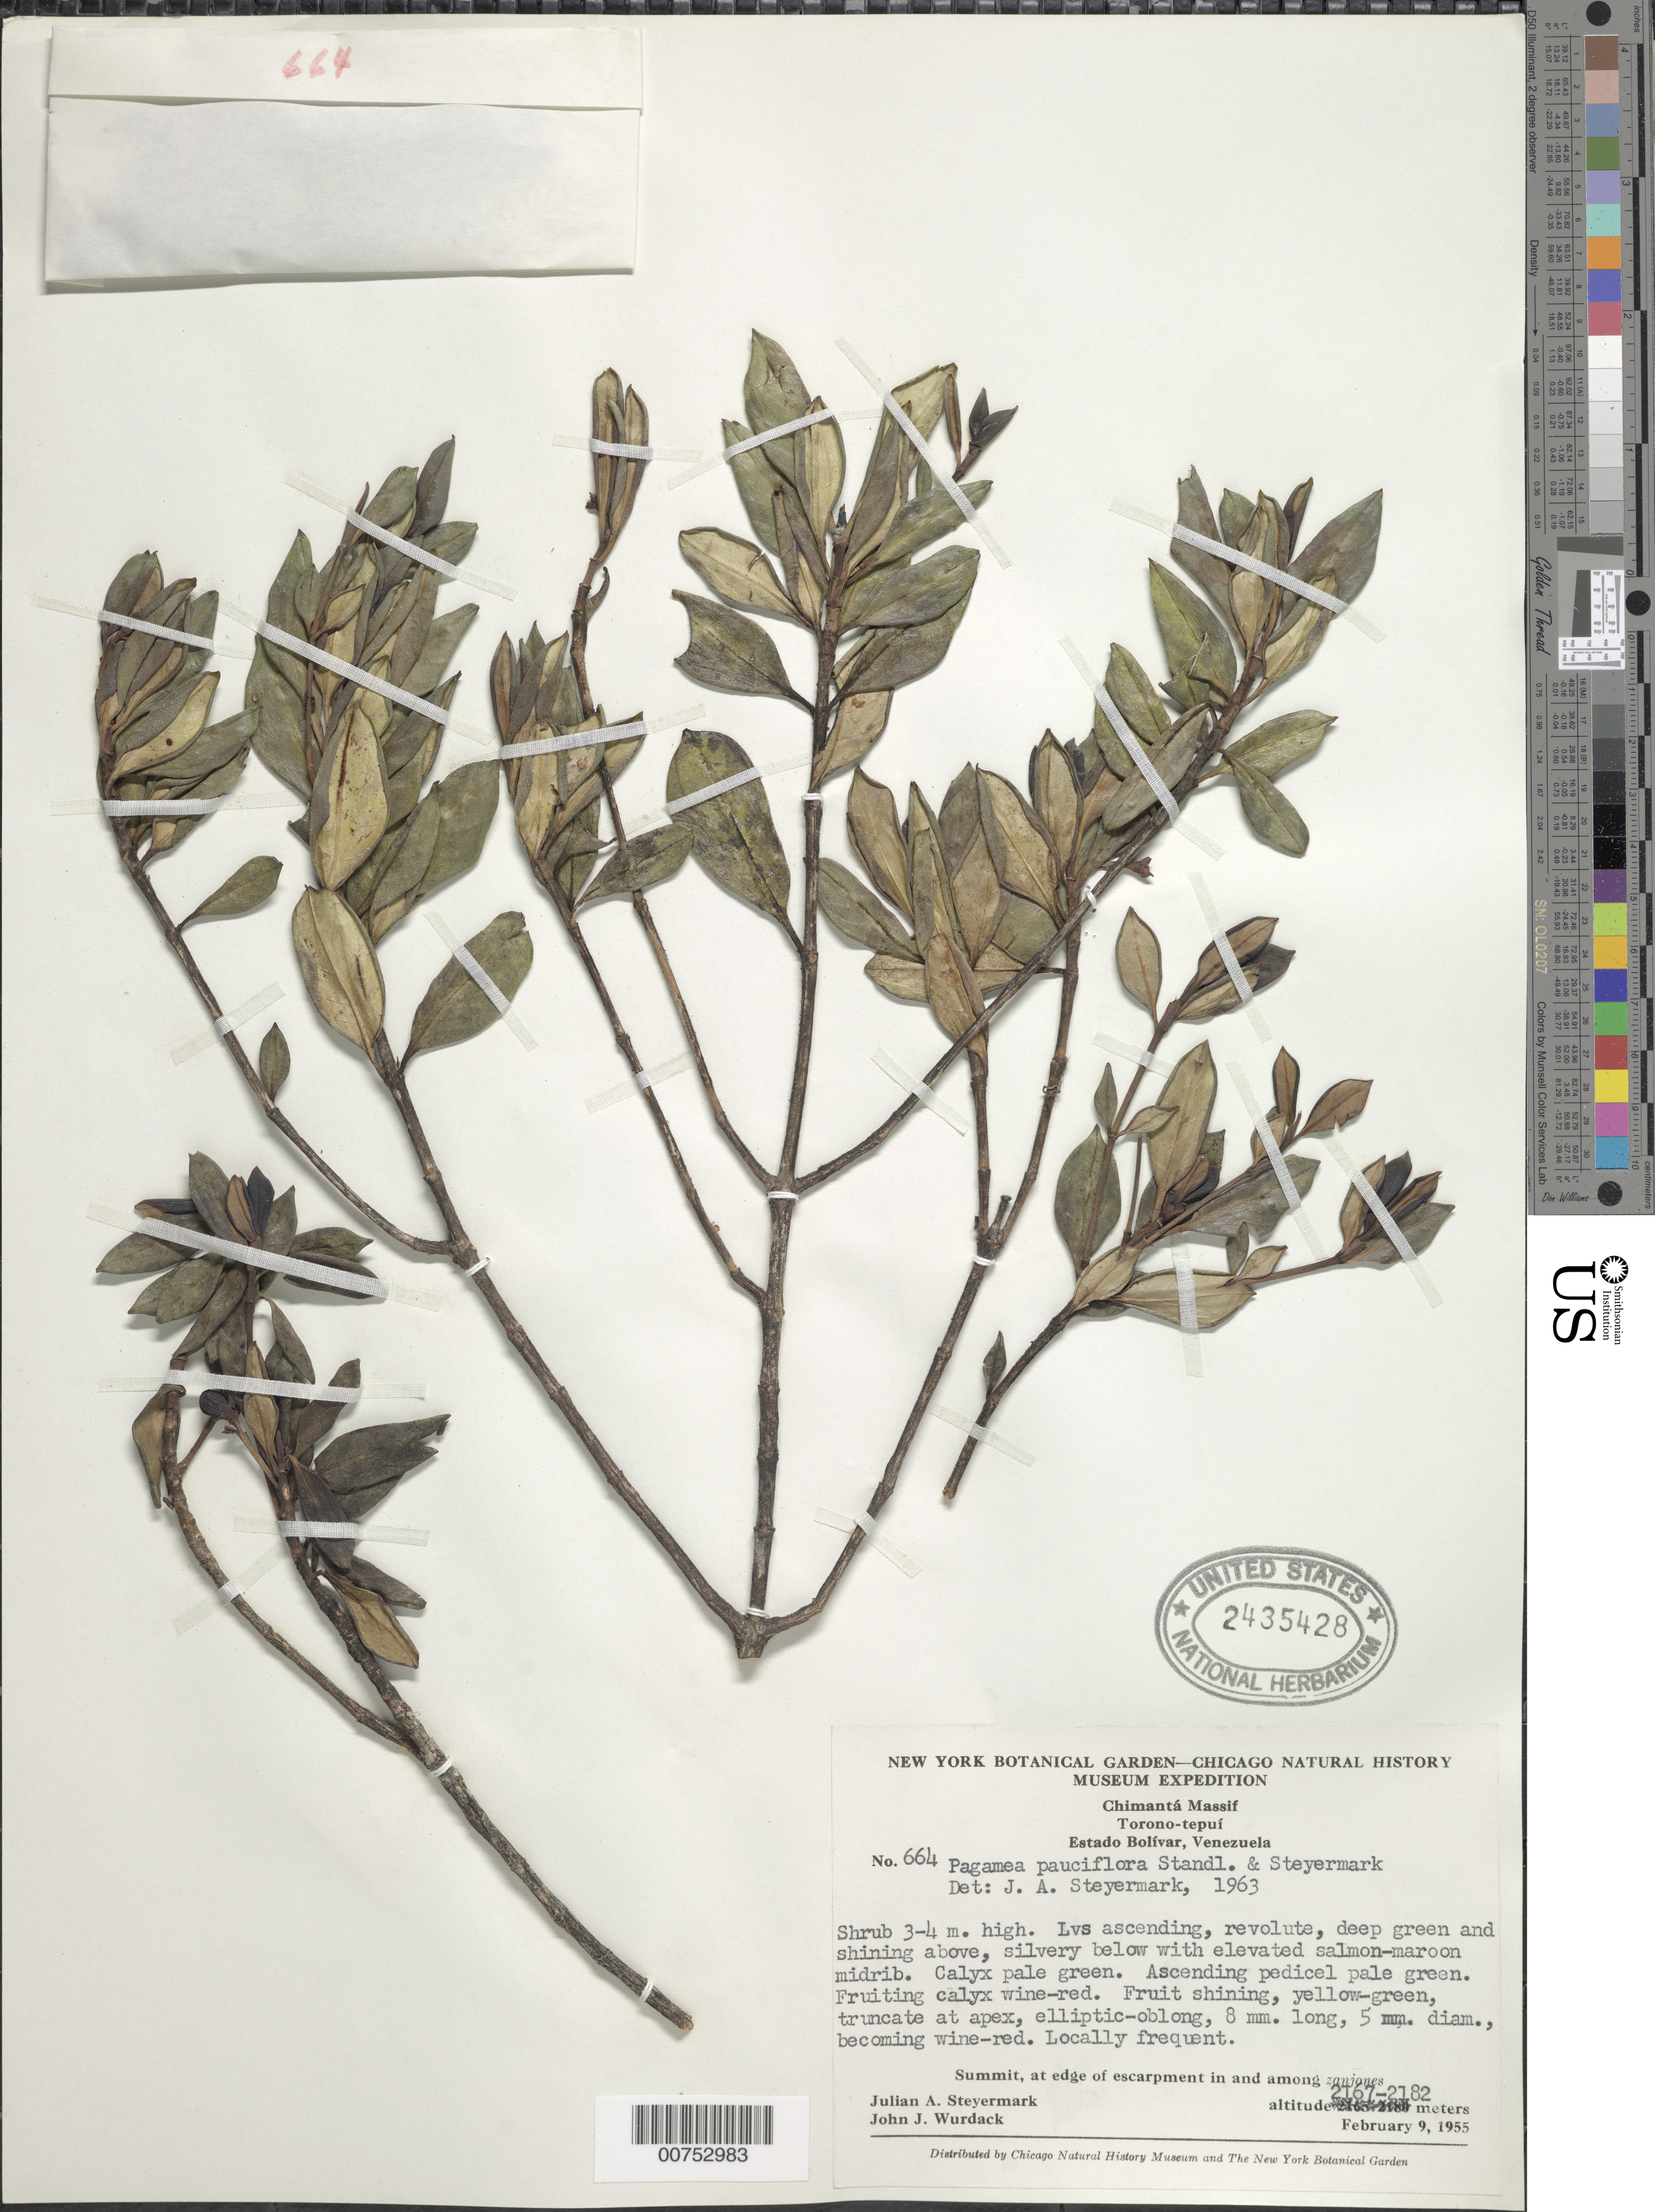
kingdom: Plantae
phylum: Tracheophyta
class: Magnoliopsida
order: Gentianales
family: Rubiaceae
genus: Pagamea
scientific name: Pagamea pauciflora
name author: Standl. & Steyerm.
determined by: Steyermark, Julian A., (VEN)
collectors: J. Steyermark & J. J. Wurdack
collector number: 55 664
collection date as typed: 9-Feb-55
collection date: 1955-02-09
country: Venezuela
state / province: Bolívar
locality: Cminanta Massif, Torono-tepuí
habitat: Summit, at edge of escarpment in and among zanjones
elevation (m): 2167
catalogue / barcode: US 2435428